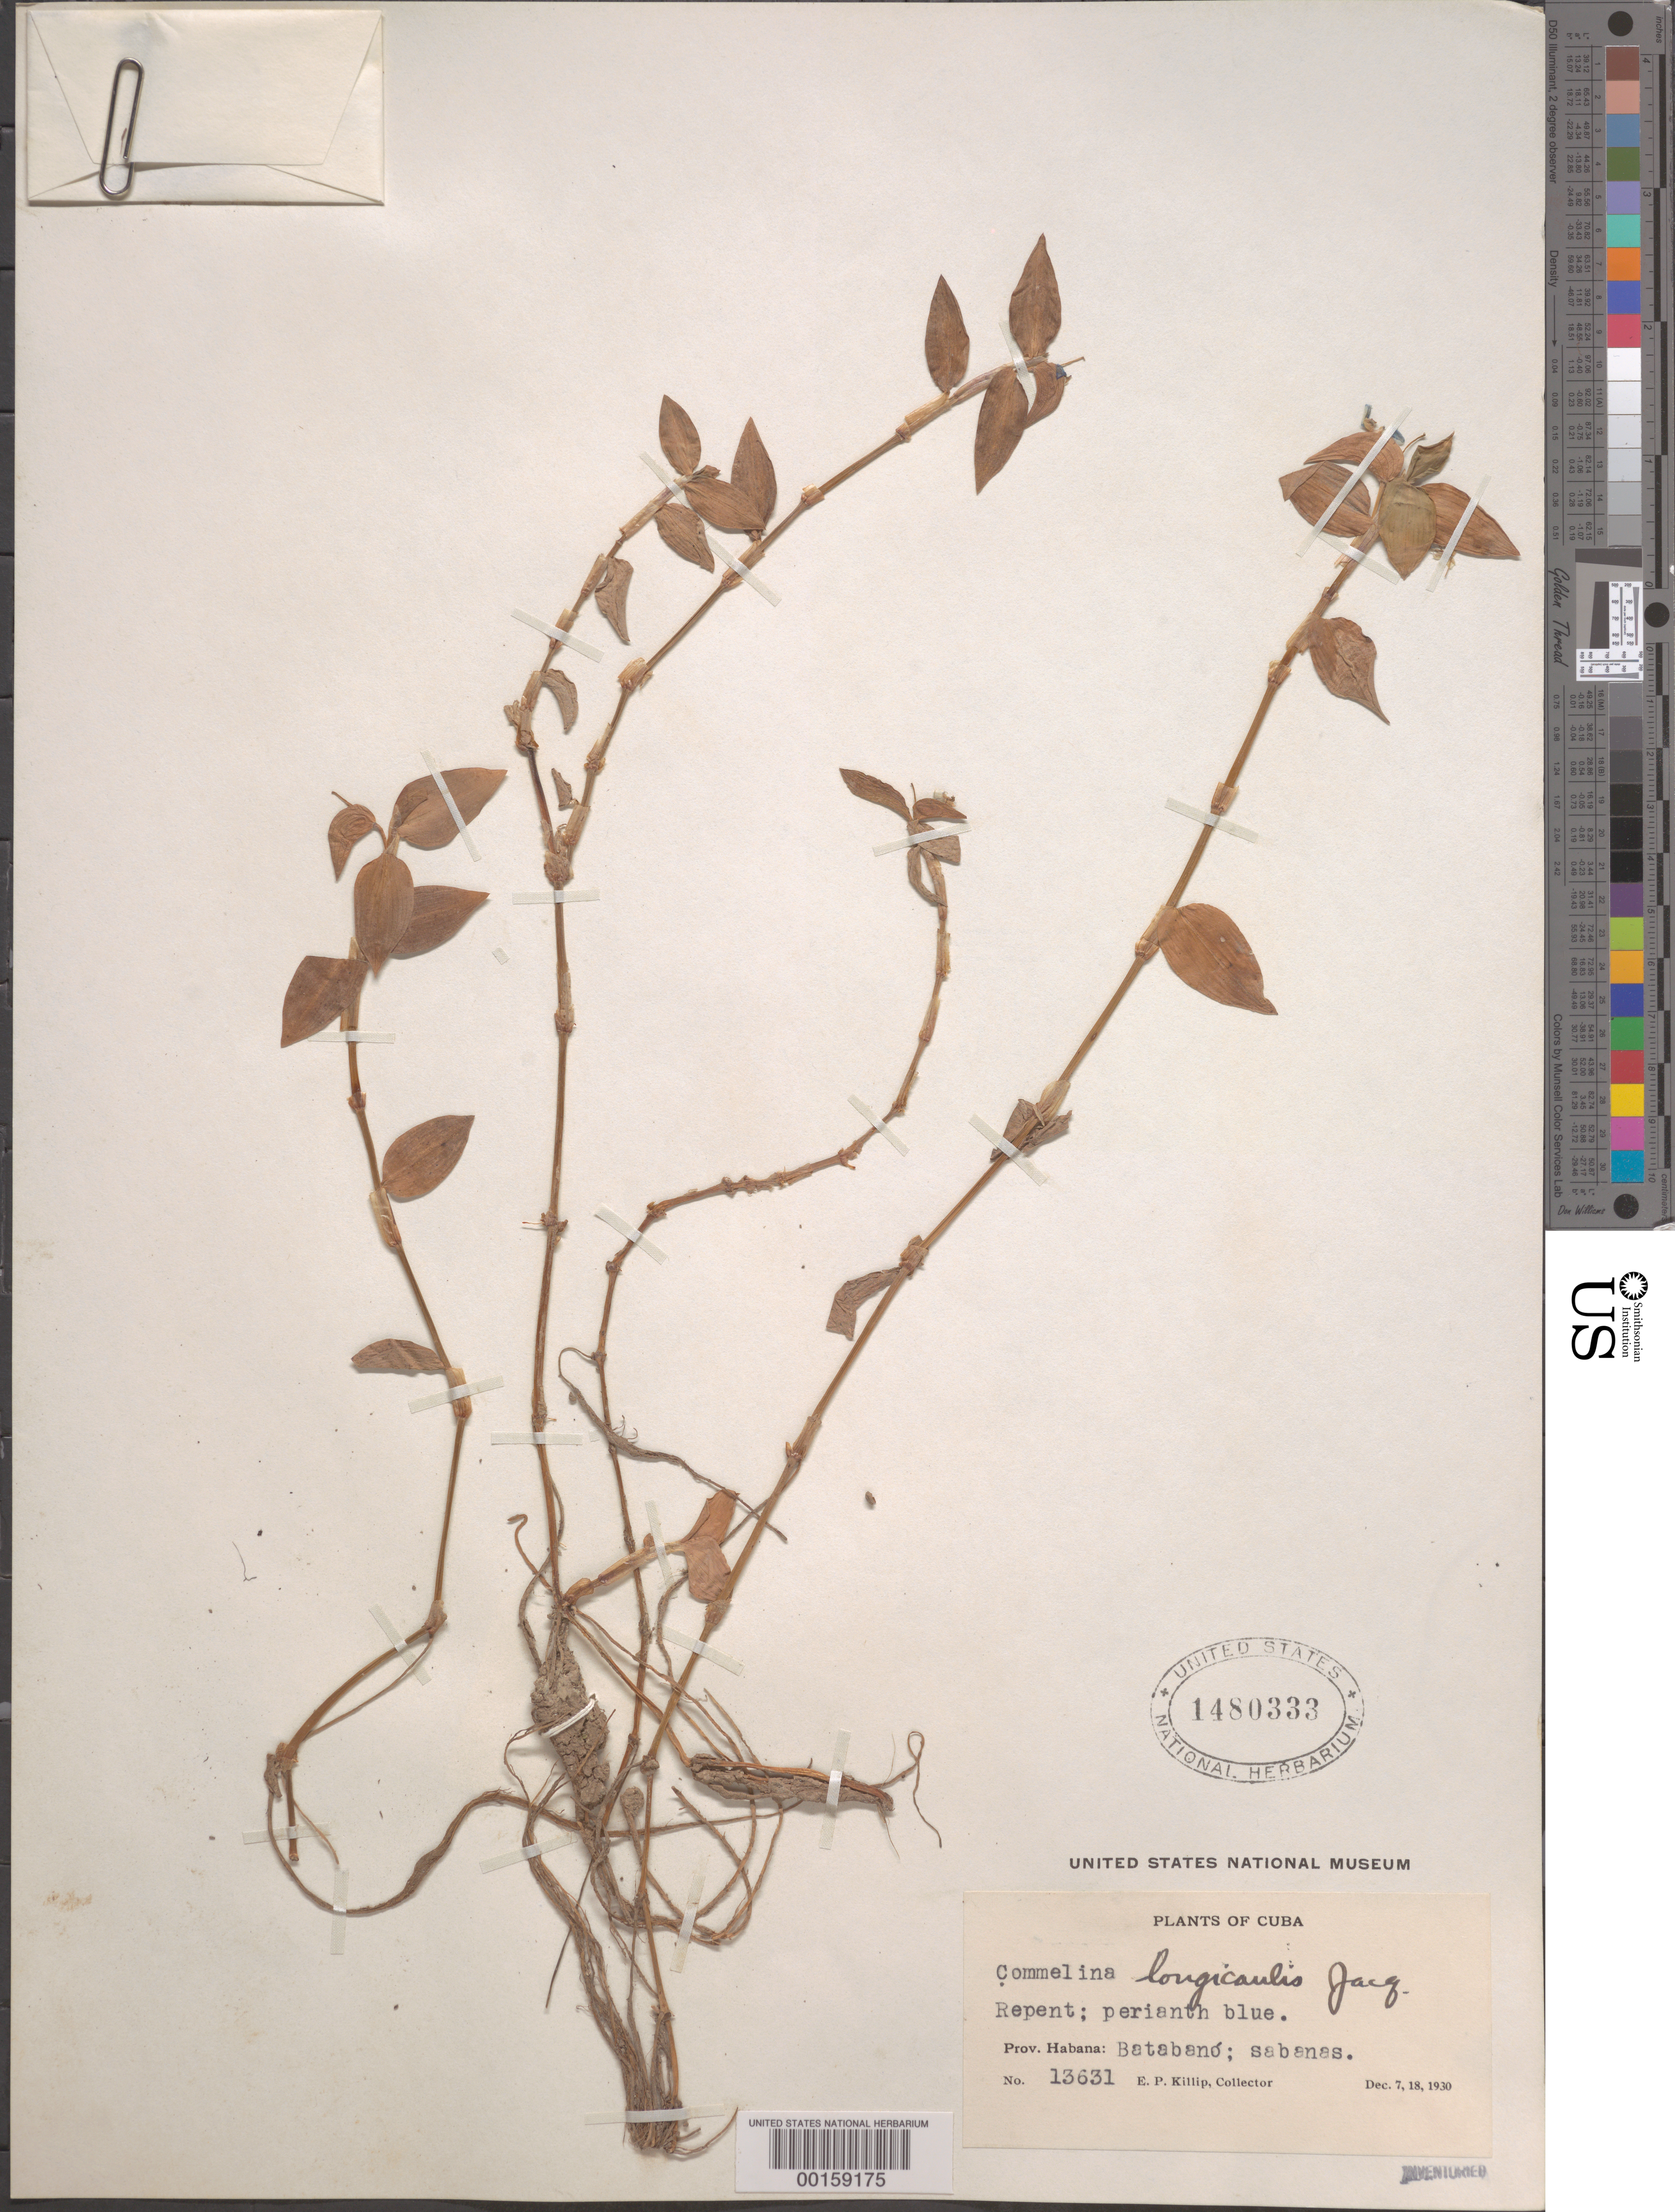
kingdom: Plantae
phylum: Tracheophyta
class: Liliopsida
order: Commelinales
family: Commelinaceae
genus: Commelina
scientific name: Commelina diffusa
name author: Burm. f.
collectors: E. P. Killip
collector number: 13631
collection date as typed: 07 Dec 1930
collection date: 1930-12-07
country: Cuba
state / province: La Habana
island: Greater Antilles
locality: Batabano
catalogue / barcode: US 1480333